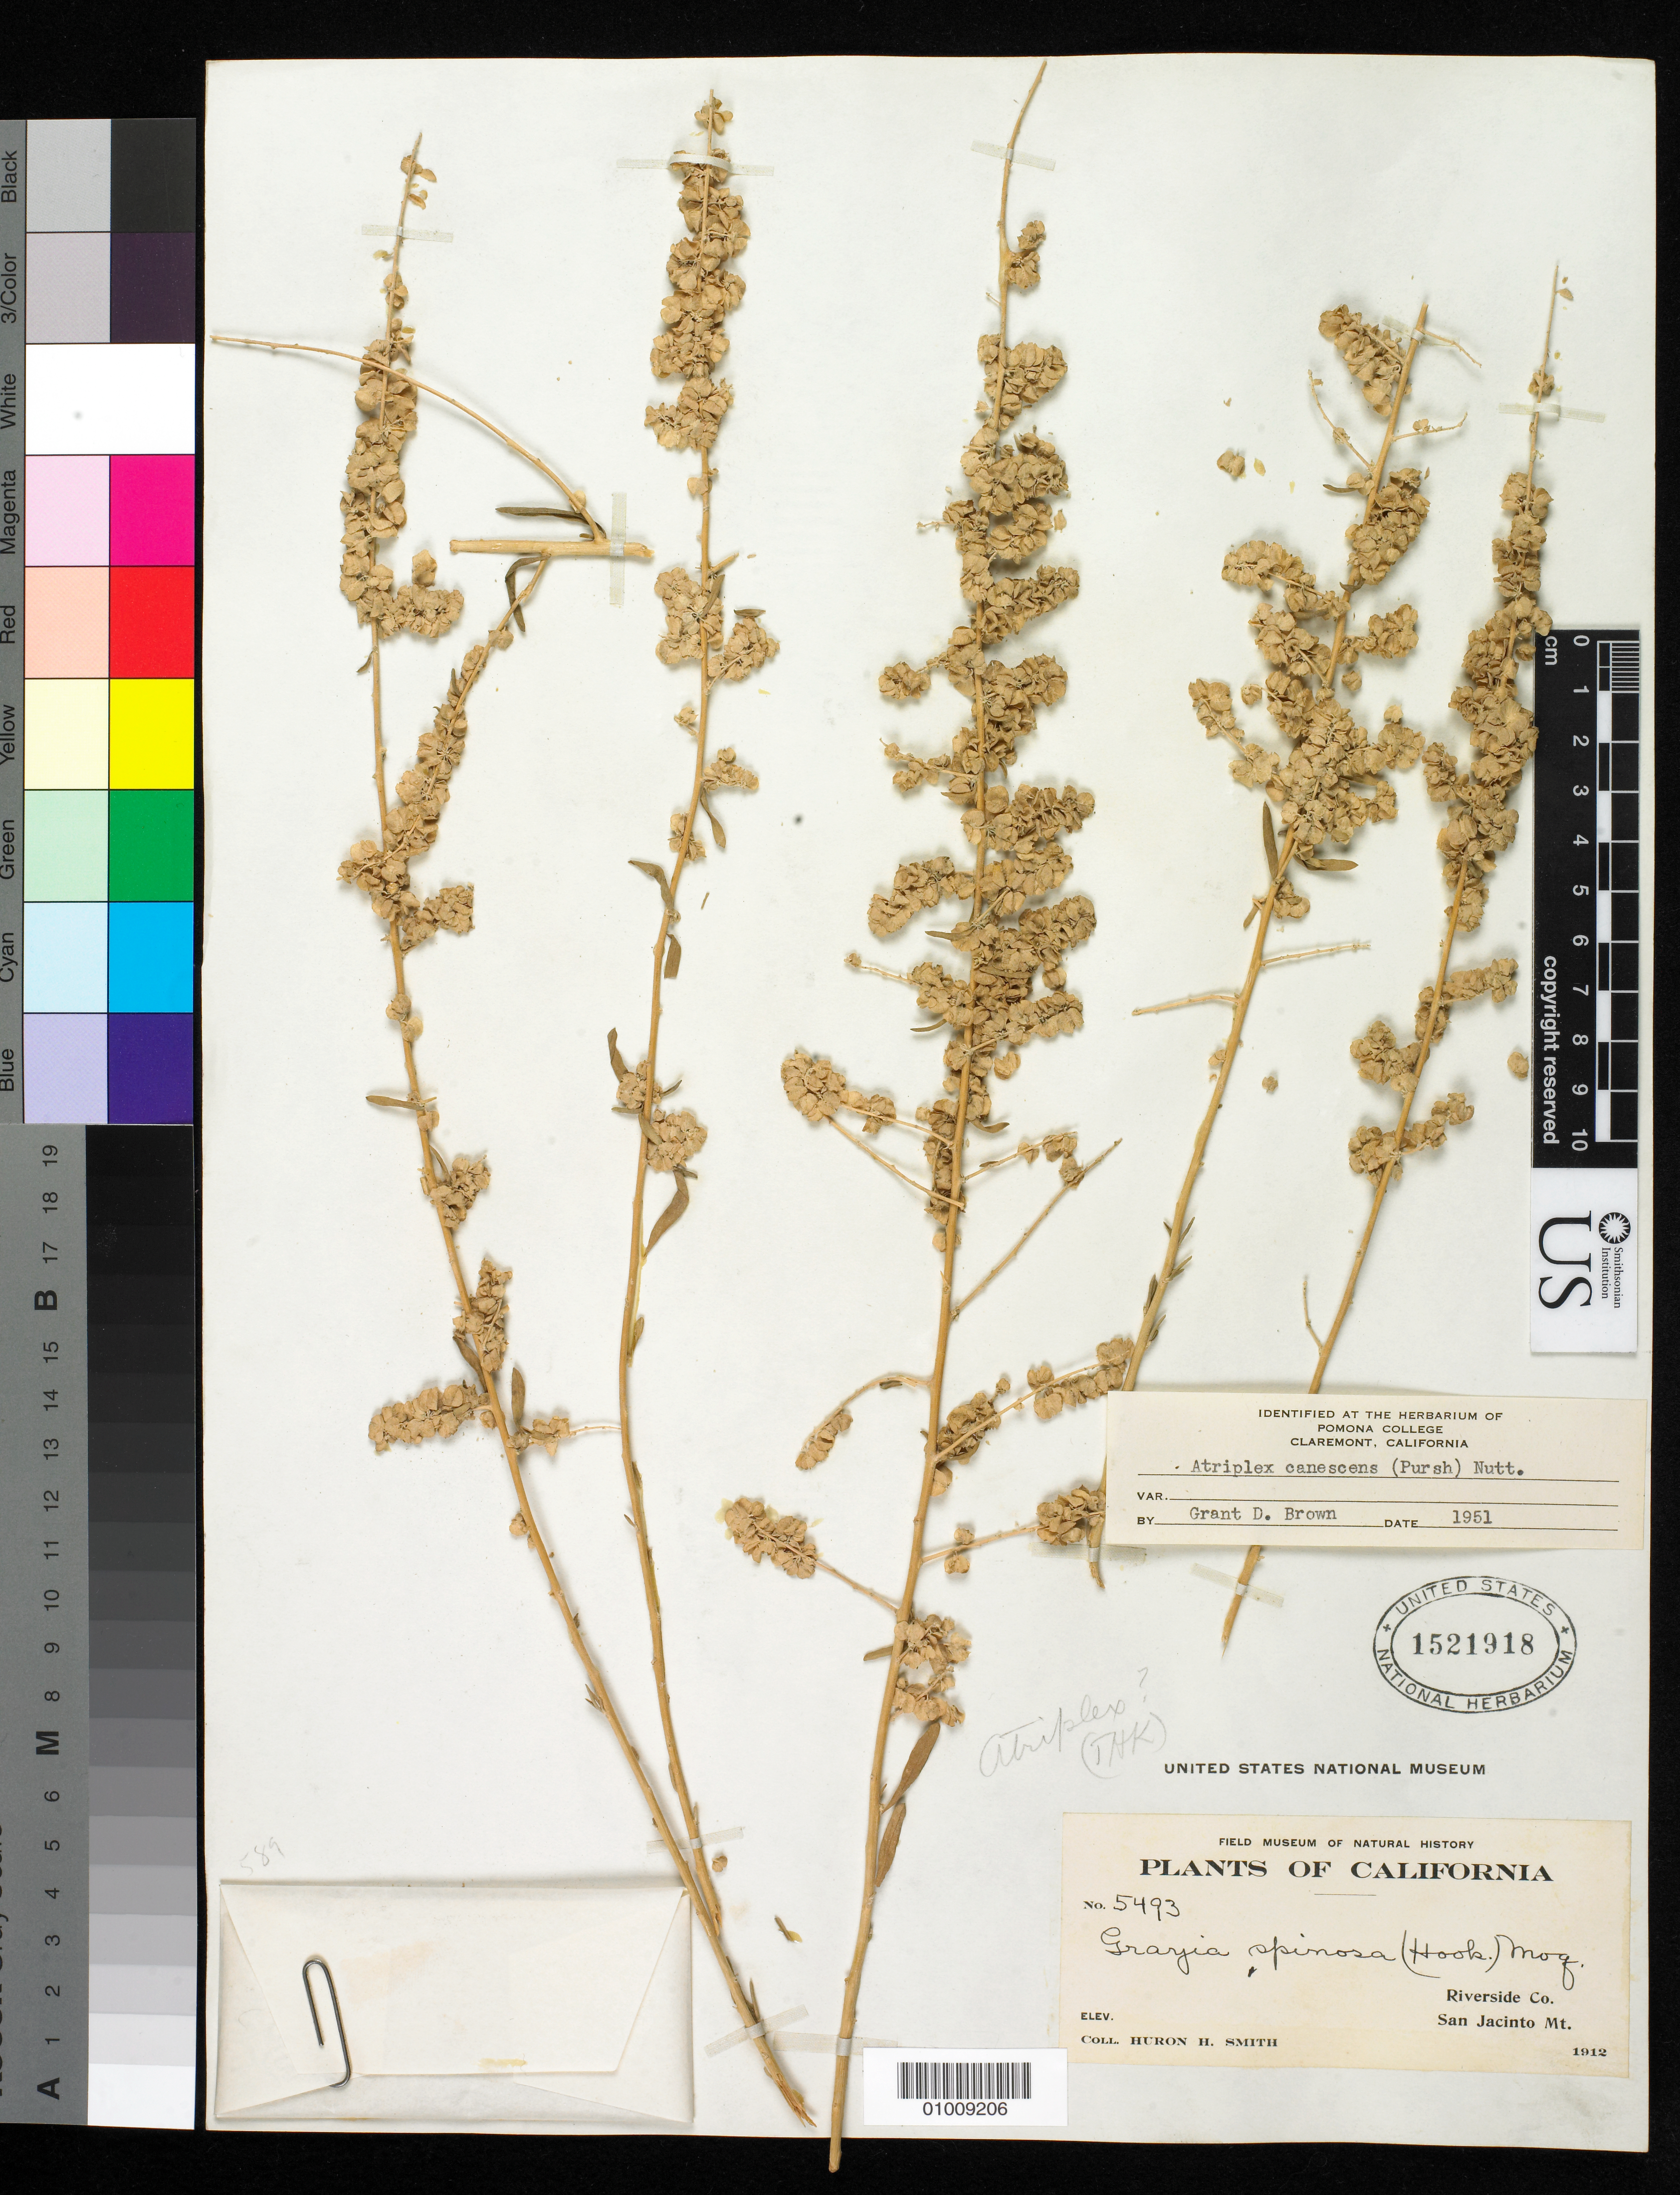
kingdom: Plantae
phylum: Tracheophyta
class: Magnoliopsida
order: Caryophyllales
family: Amaranthaceae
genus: Atriplex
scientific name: Atriplex canescens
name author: (Pursh) Nutt.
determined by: Brown, G. D.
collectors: Herbert H. Smith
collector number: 5493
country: United States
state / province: California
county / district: Riverside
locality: San Jacinto Mt.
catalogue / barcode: US 1521918